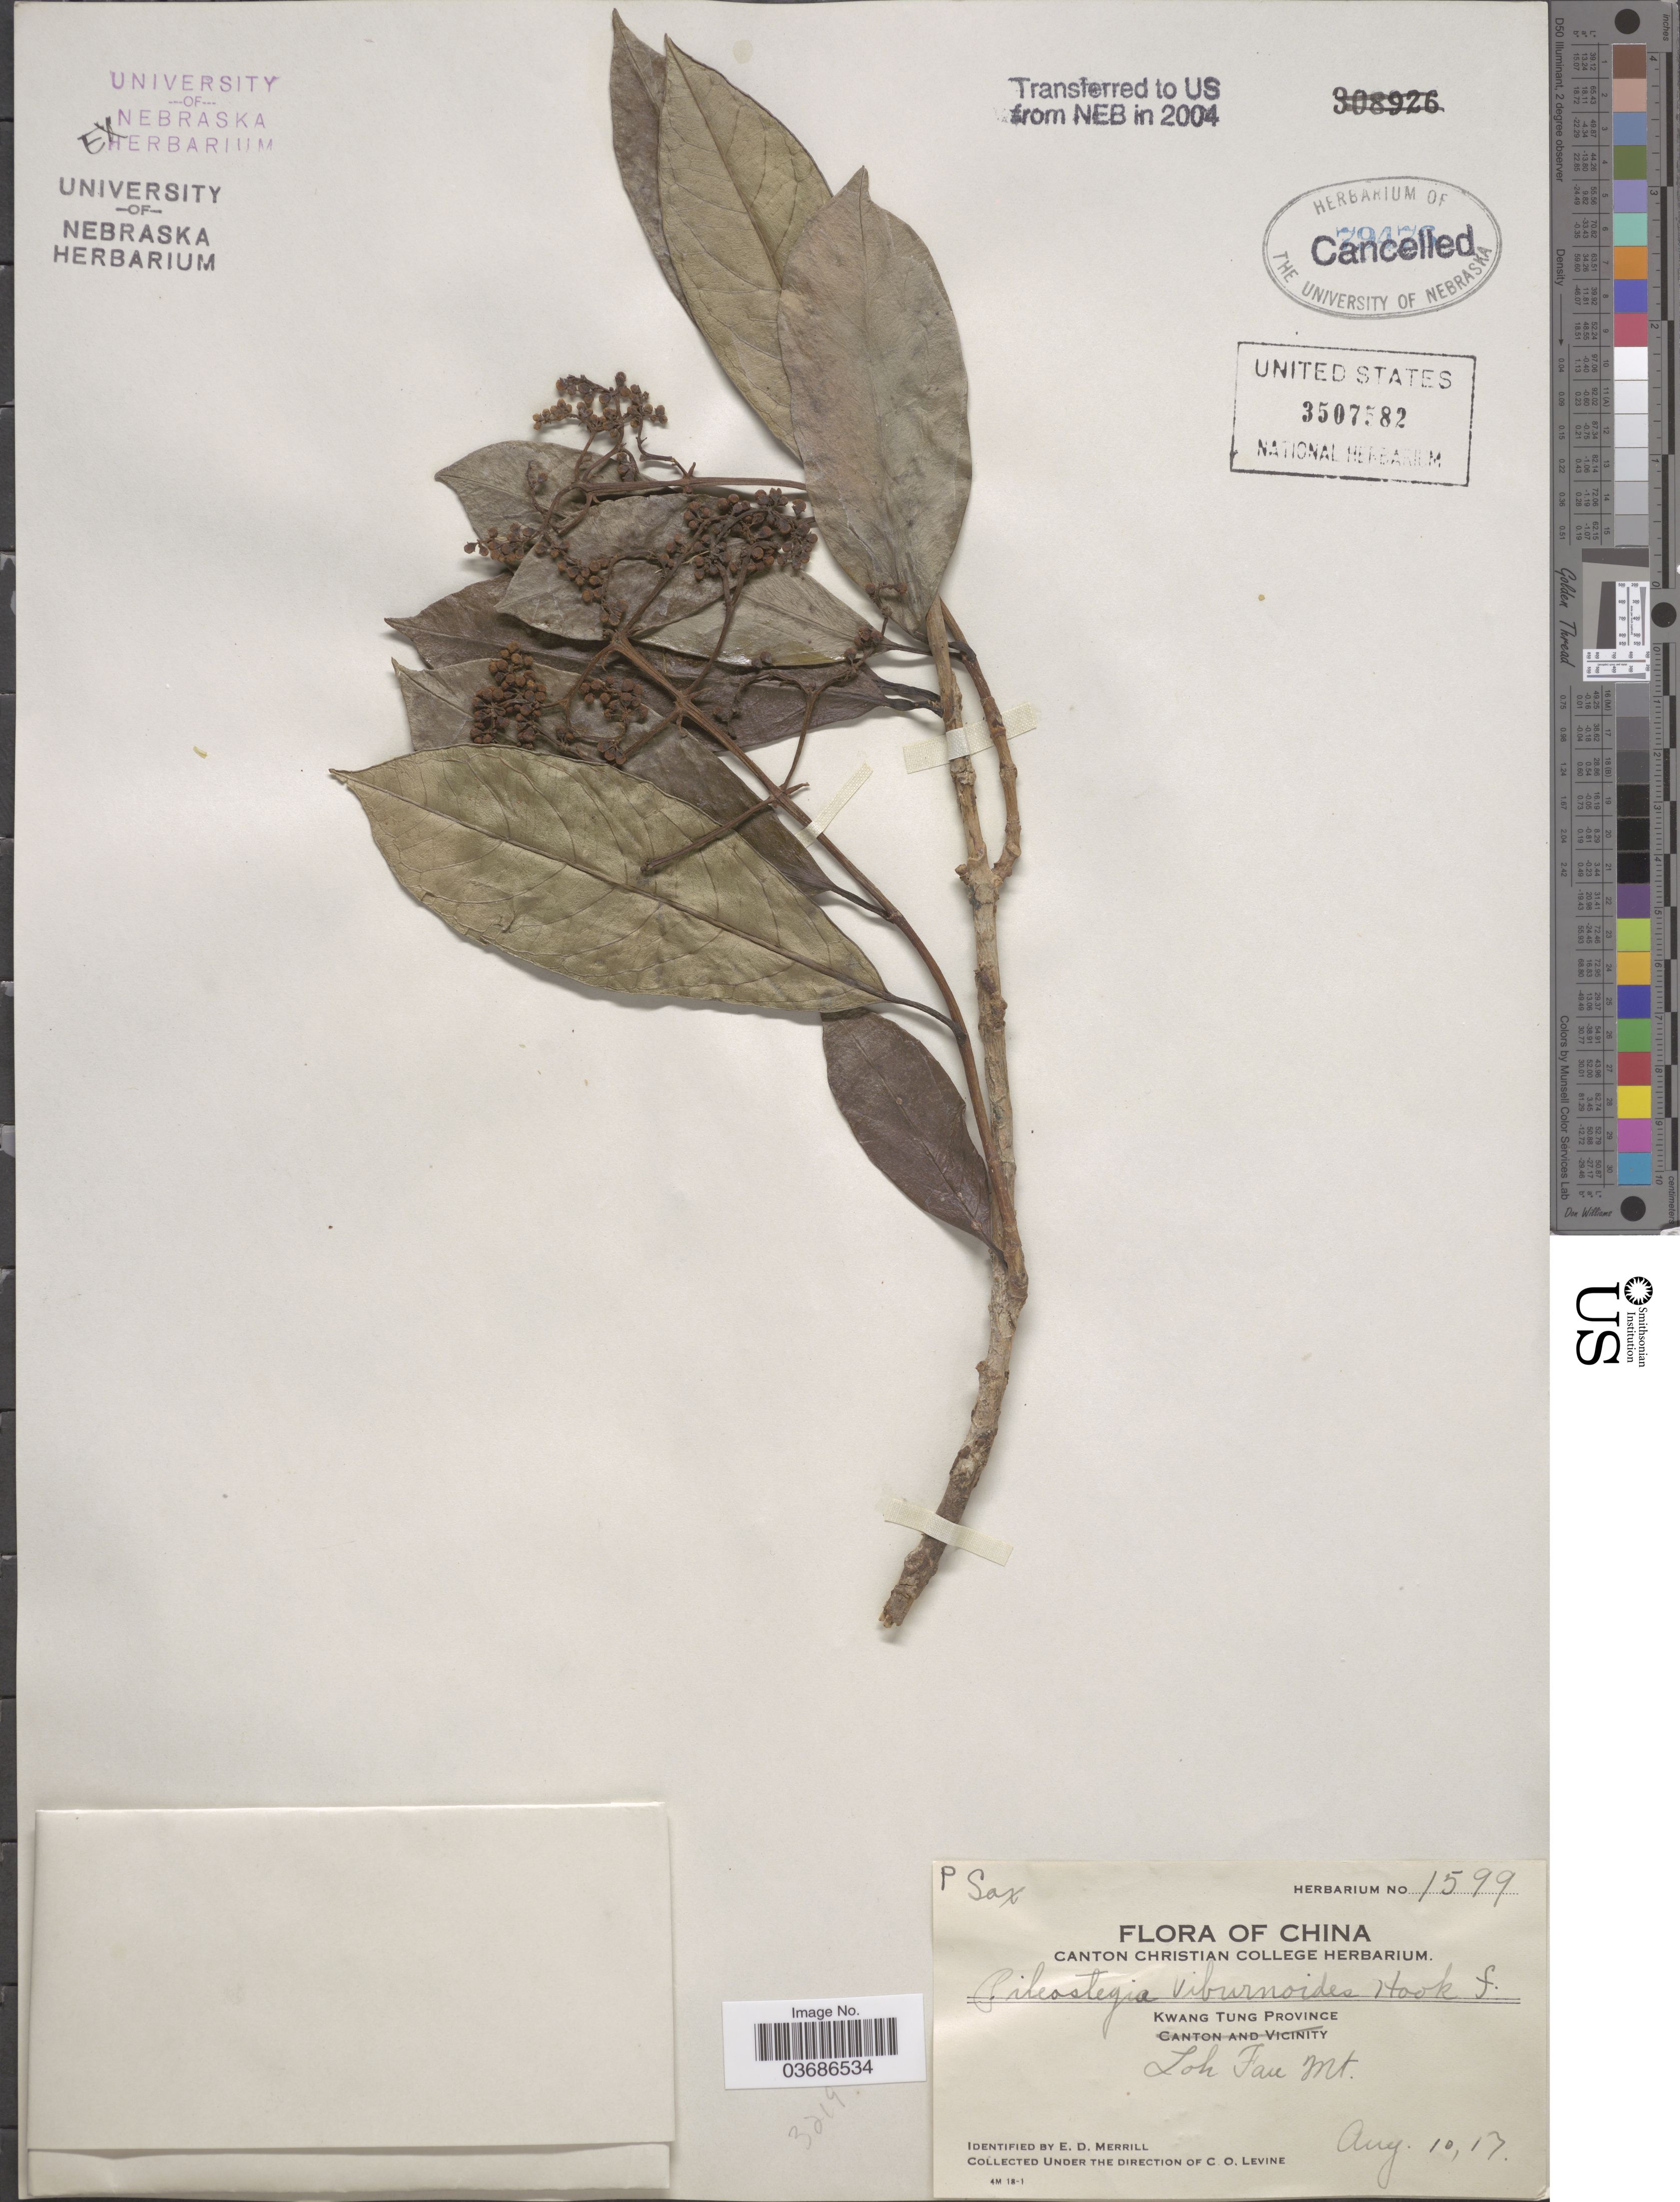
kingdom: Plantae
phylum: Tracheophyta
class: Magnoliopsida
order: Cornales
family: Hydrangeaceae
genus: Hydrangea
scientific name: Hydrangea viburnoides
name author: (Hook. f. & Thomson) Y. De Smet & Granados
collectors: C. O. Levine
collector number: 1599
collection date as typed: Transcribed d/m/y: 10/8/17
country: China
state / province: Guangdong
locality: Kwang Tung Province. Loh Fau Mt.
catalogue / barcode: US 3507582